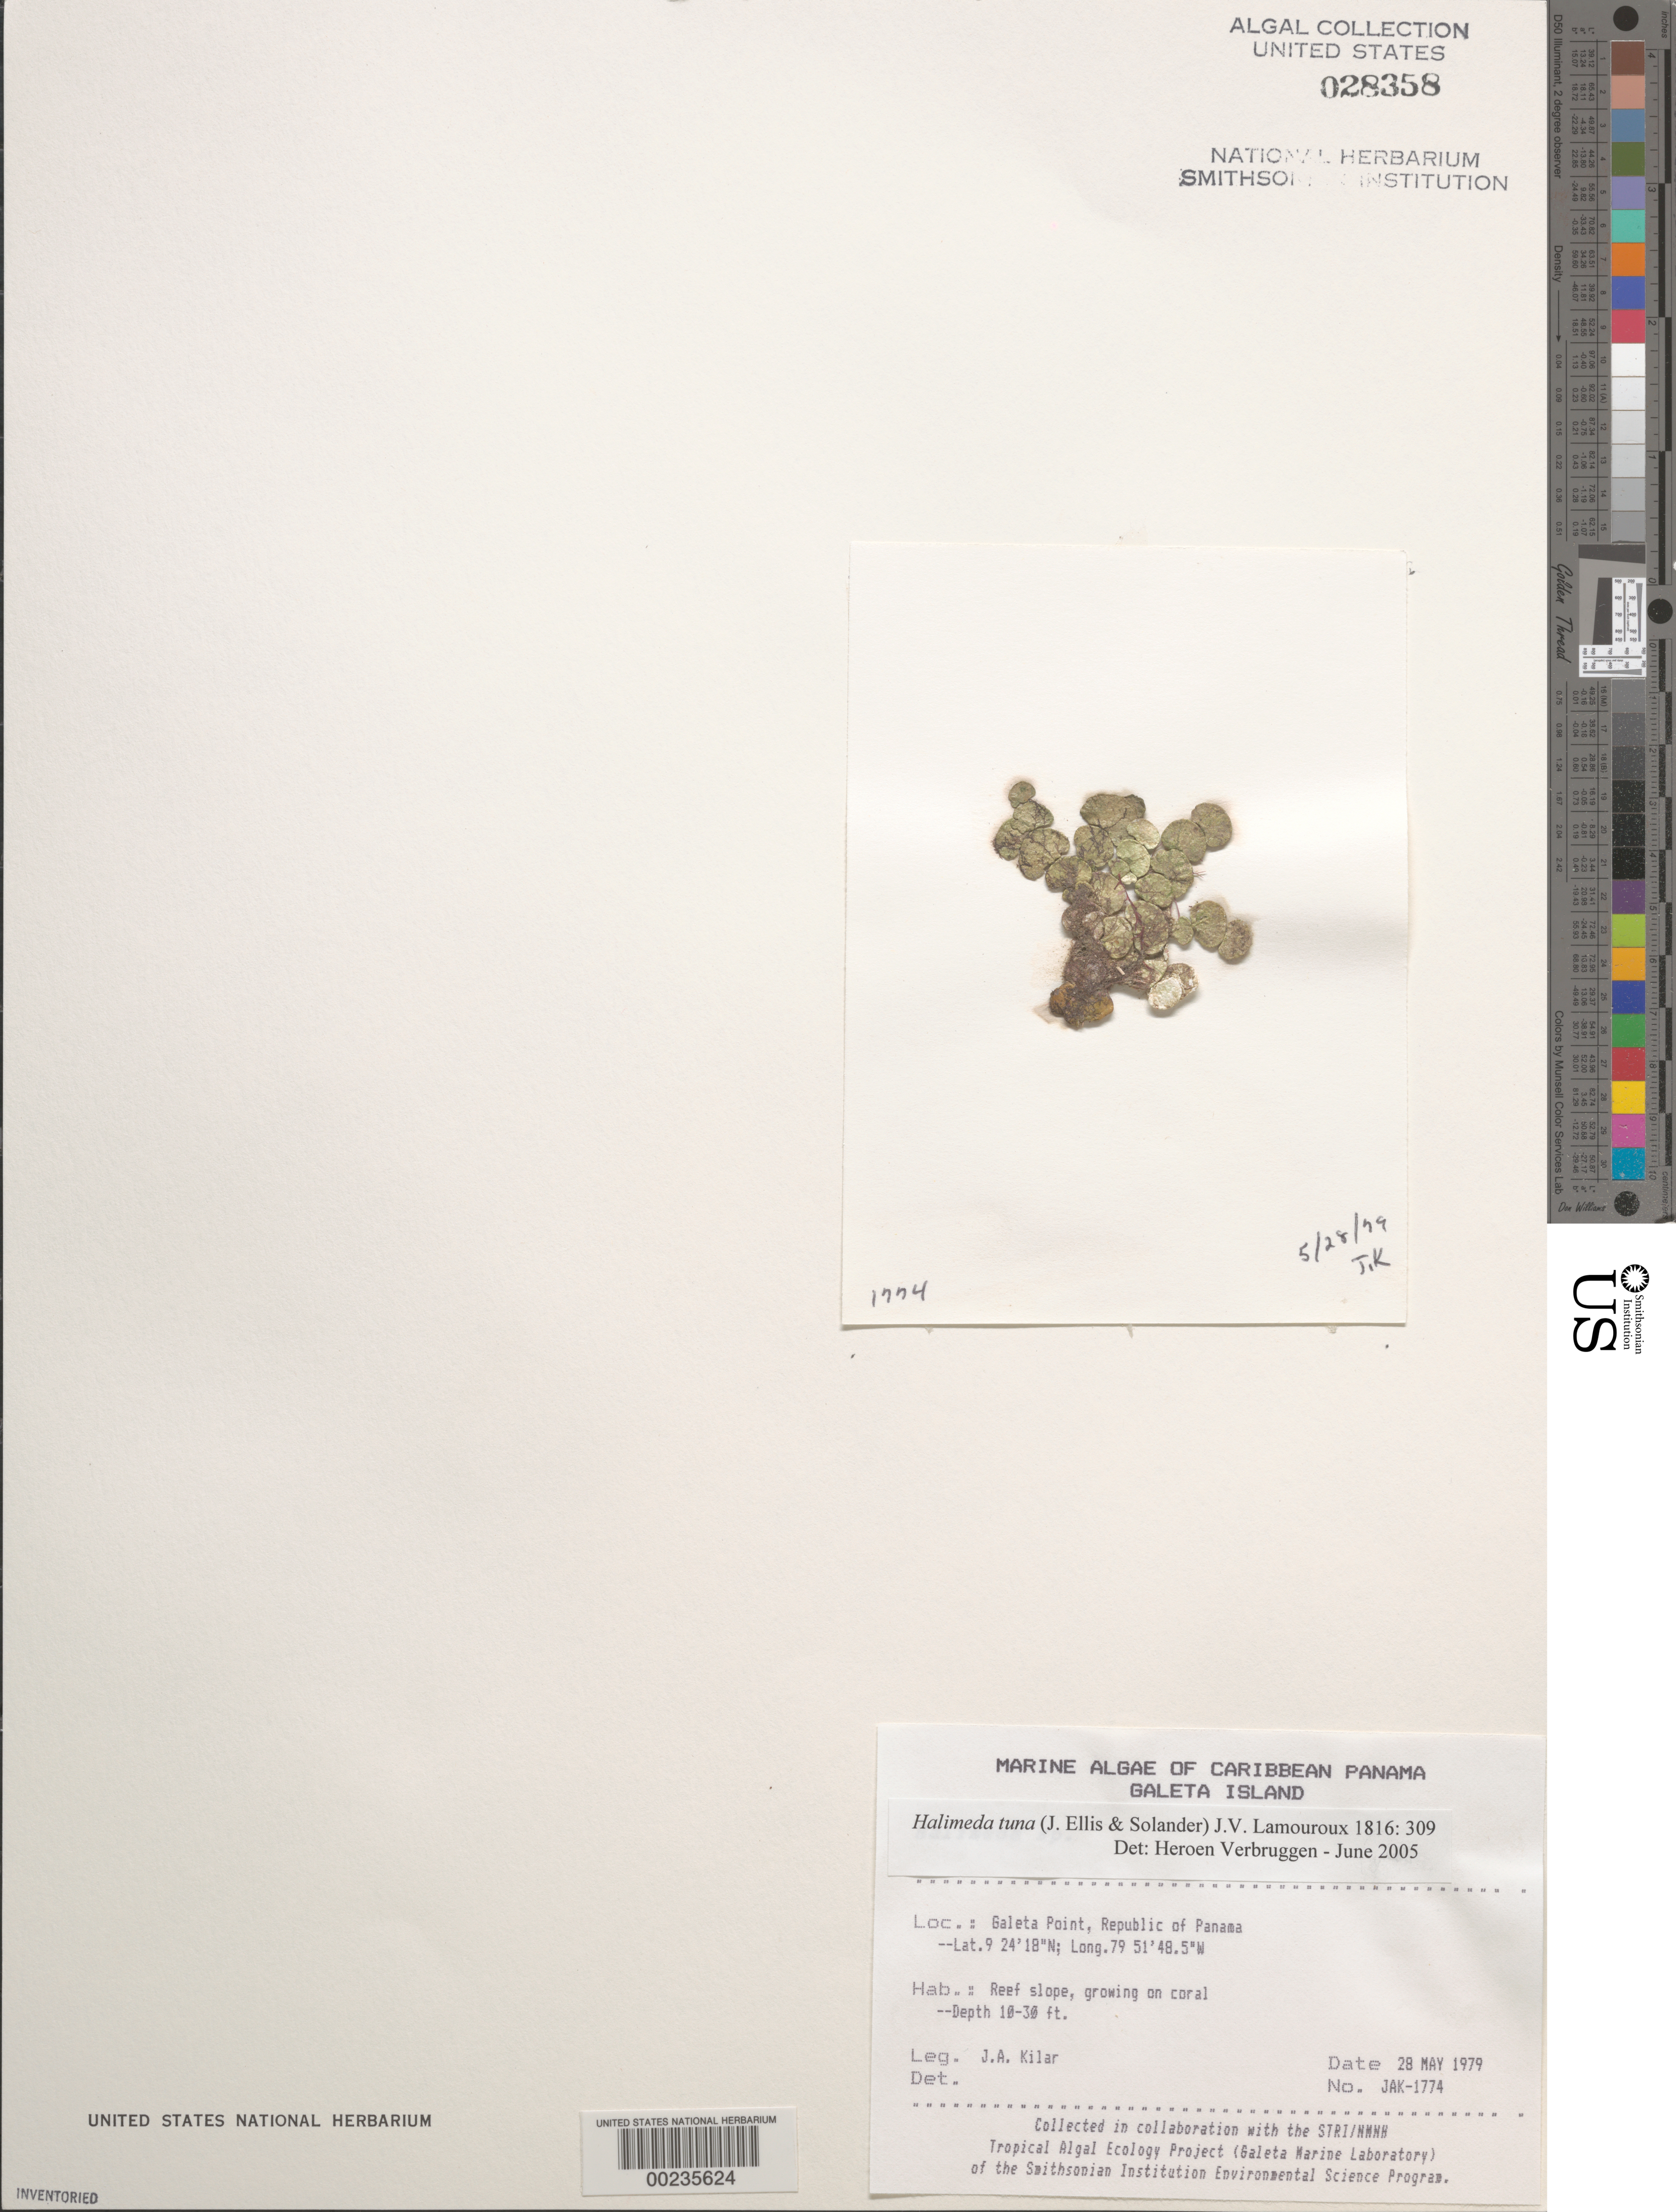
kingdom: Plantae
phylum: Chlorophyta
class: Ulvophyceae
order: Bryopsidales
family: Halimedaceae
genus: Halimeda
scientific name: Halimeda tuna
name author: (J. Ellis & Sol.) J.V.Lamouroux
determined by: Verbruggen, H.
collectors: J. A. Kilar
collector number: JAK-1774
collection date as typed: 28 May 1979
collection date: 1979-05-28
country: Panama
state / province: Colón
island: Galeta Island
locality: Galeta Point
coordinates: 9 24' 18" N, 79 51' 48.5" W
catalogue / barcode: US 28358